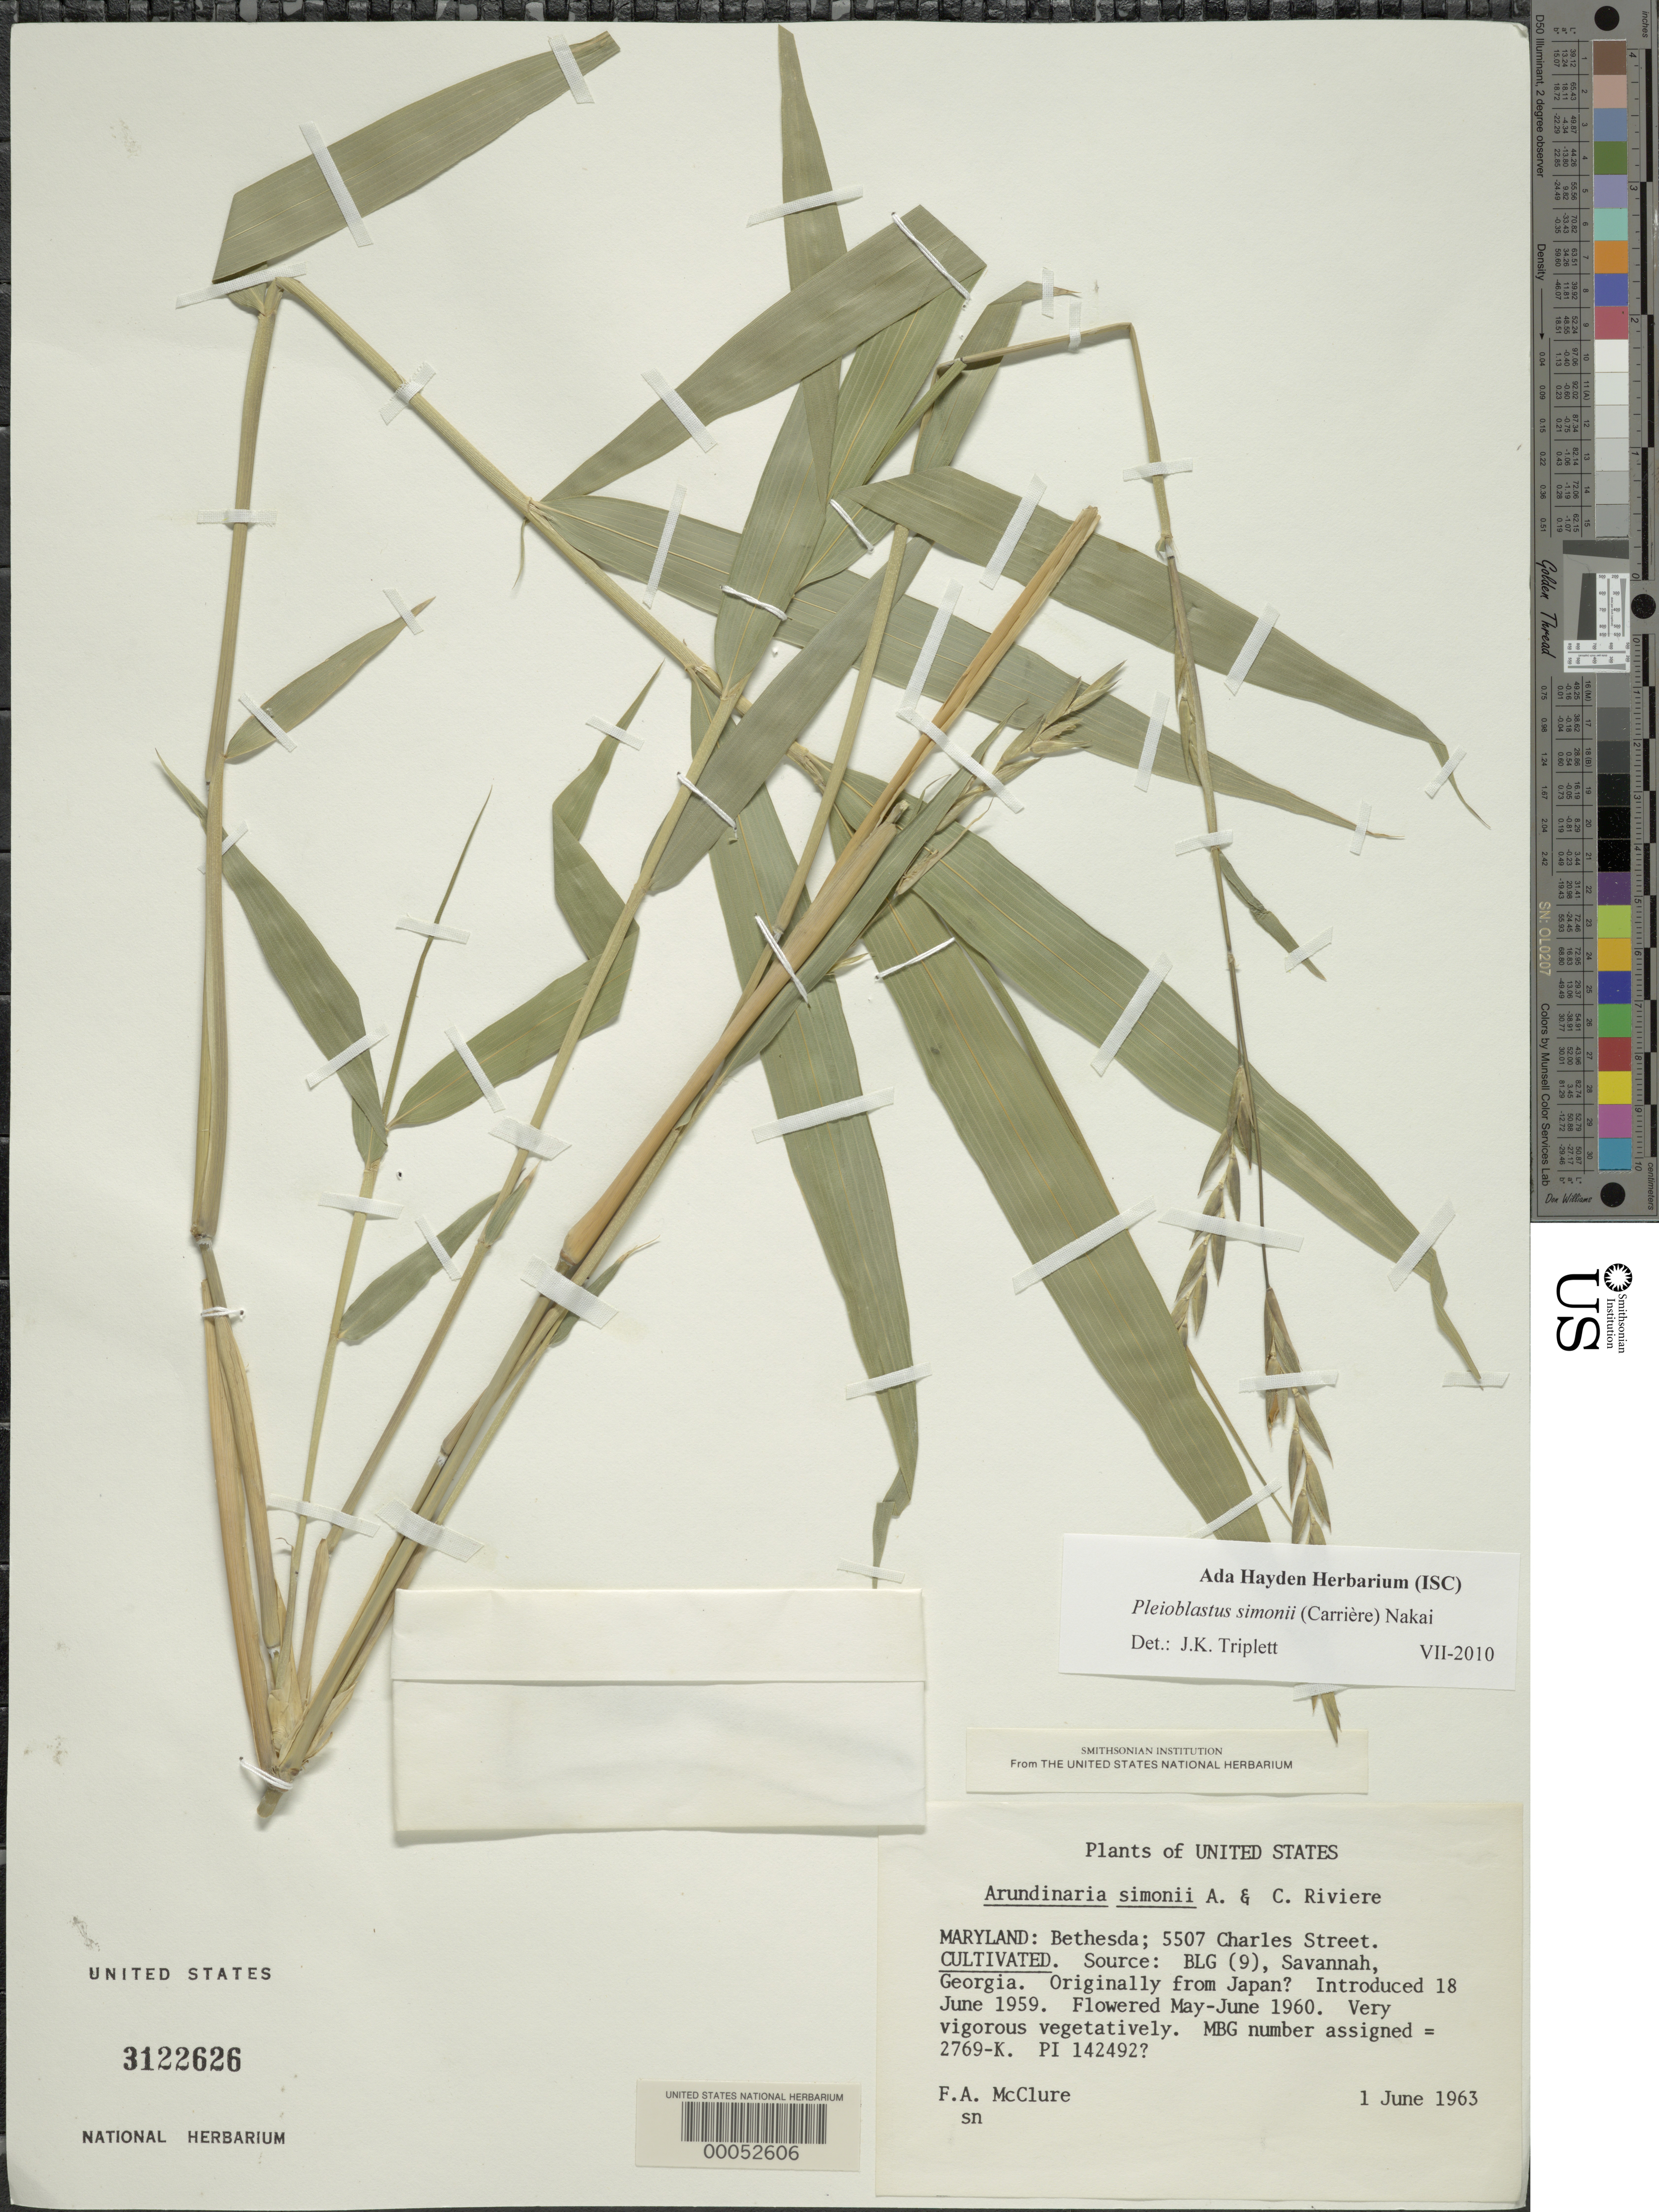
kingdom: Plantae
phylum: Tracheophyta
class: Liliopsida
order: Poales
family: Poaceae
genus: Pleioblastus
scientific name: Pleioblastus simonii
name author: (Carrière) Nakai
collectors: F. A. McClure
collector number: MBG 2769-K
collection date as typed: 01 Jun 1963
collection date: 1963-06-01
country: United States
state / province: Maryland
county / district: Montgomery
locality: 5507 Charles Street, Bethesda (McClure's garden)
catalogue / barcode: US 3122626